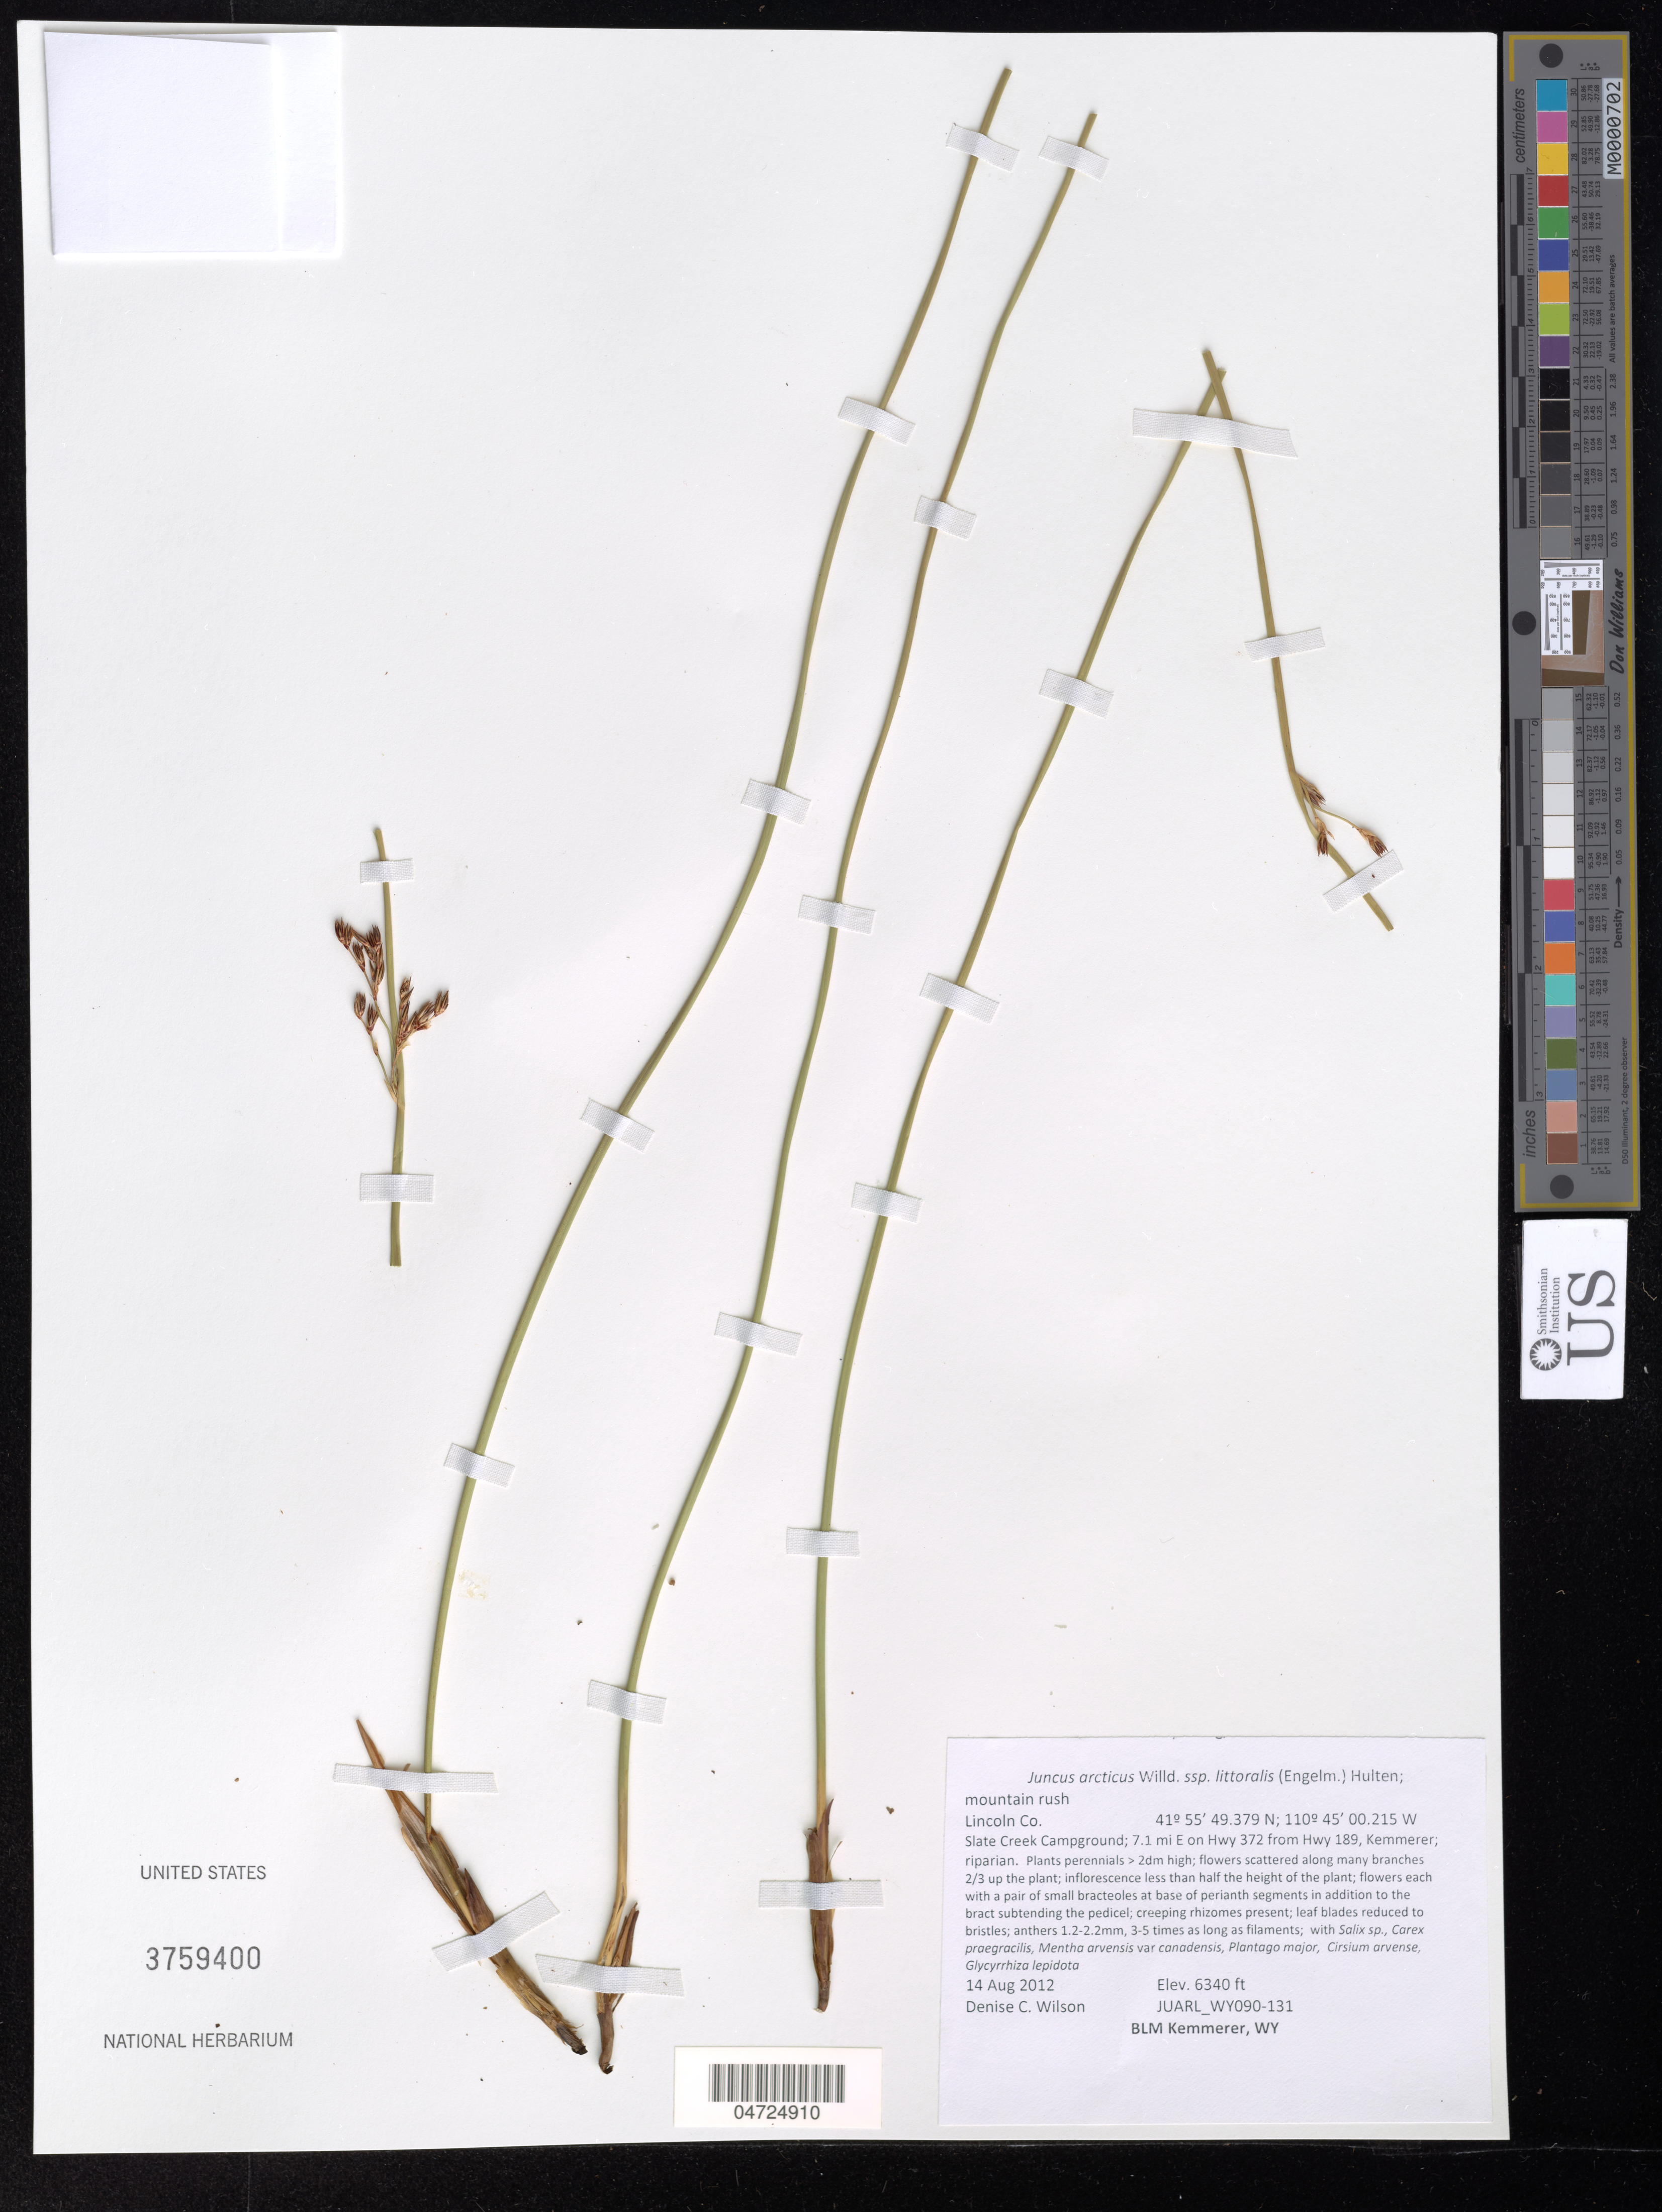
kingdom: Plantae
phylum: Tracheophyta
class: Liliopsida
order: Poales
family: Juncaceae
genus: Juncus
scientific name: Juncus arcticus subsp. littoralis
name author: (Engelm.) Hultén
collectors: D. Wilson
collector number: JUARL_WY090-131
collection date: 2022-08-14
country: United States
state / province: Wyoming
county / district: Lincoln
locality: Lincoln Co. Slate Creek Campground; 7.1 mi E on Hwy 372 from Hwy 189, Kemmerer.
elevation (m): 1932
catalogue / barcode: US 3759400